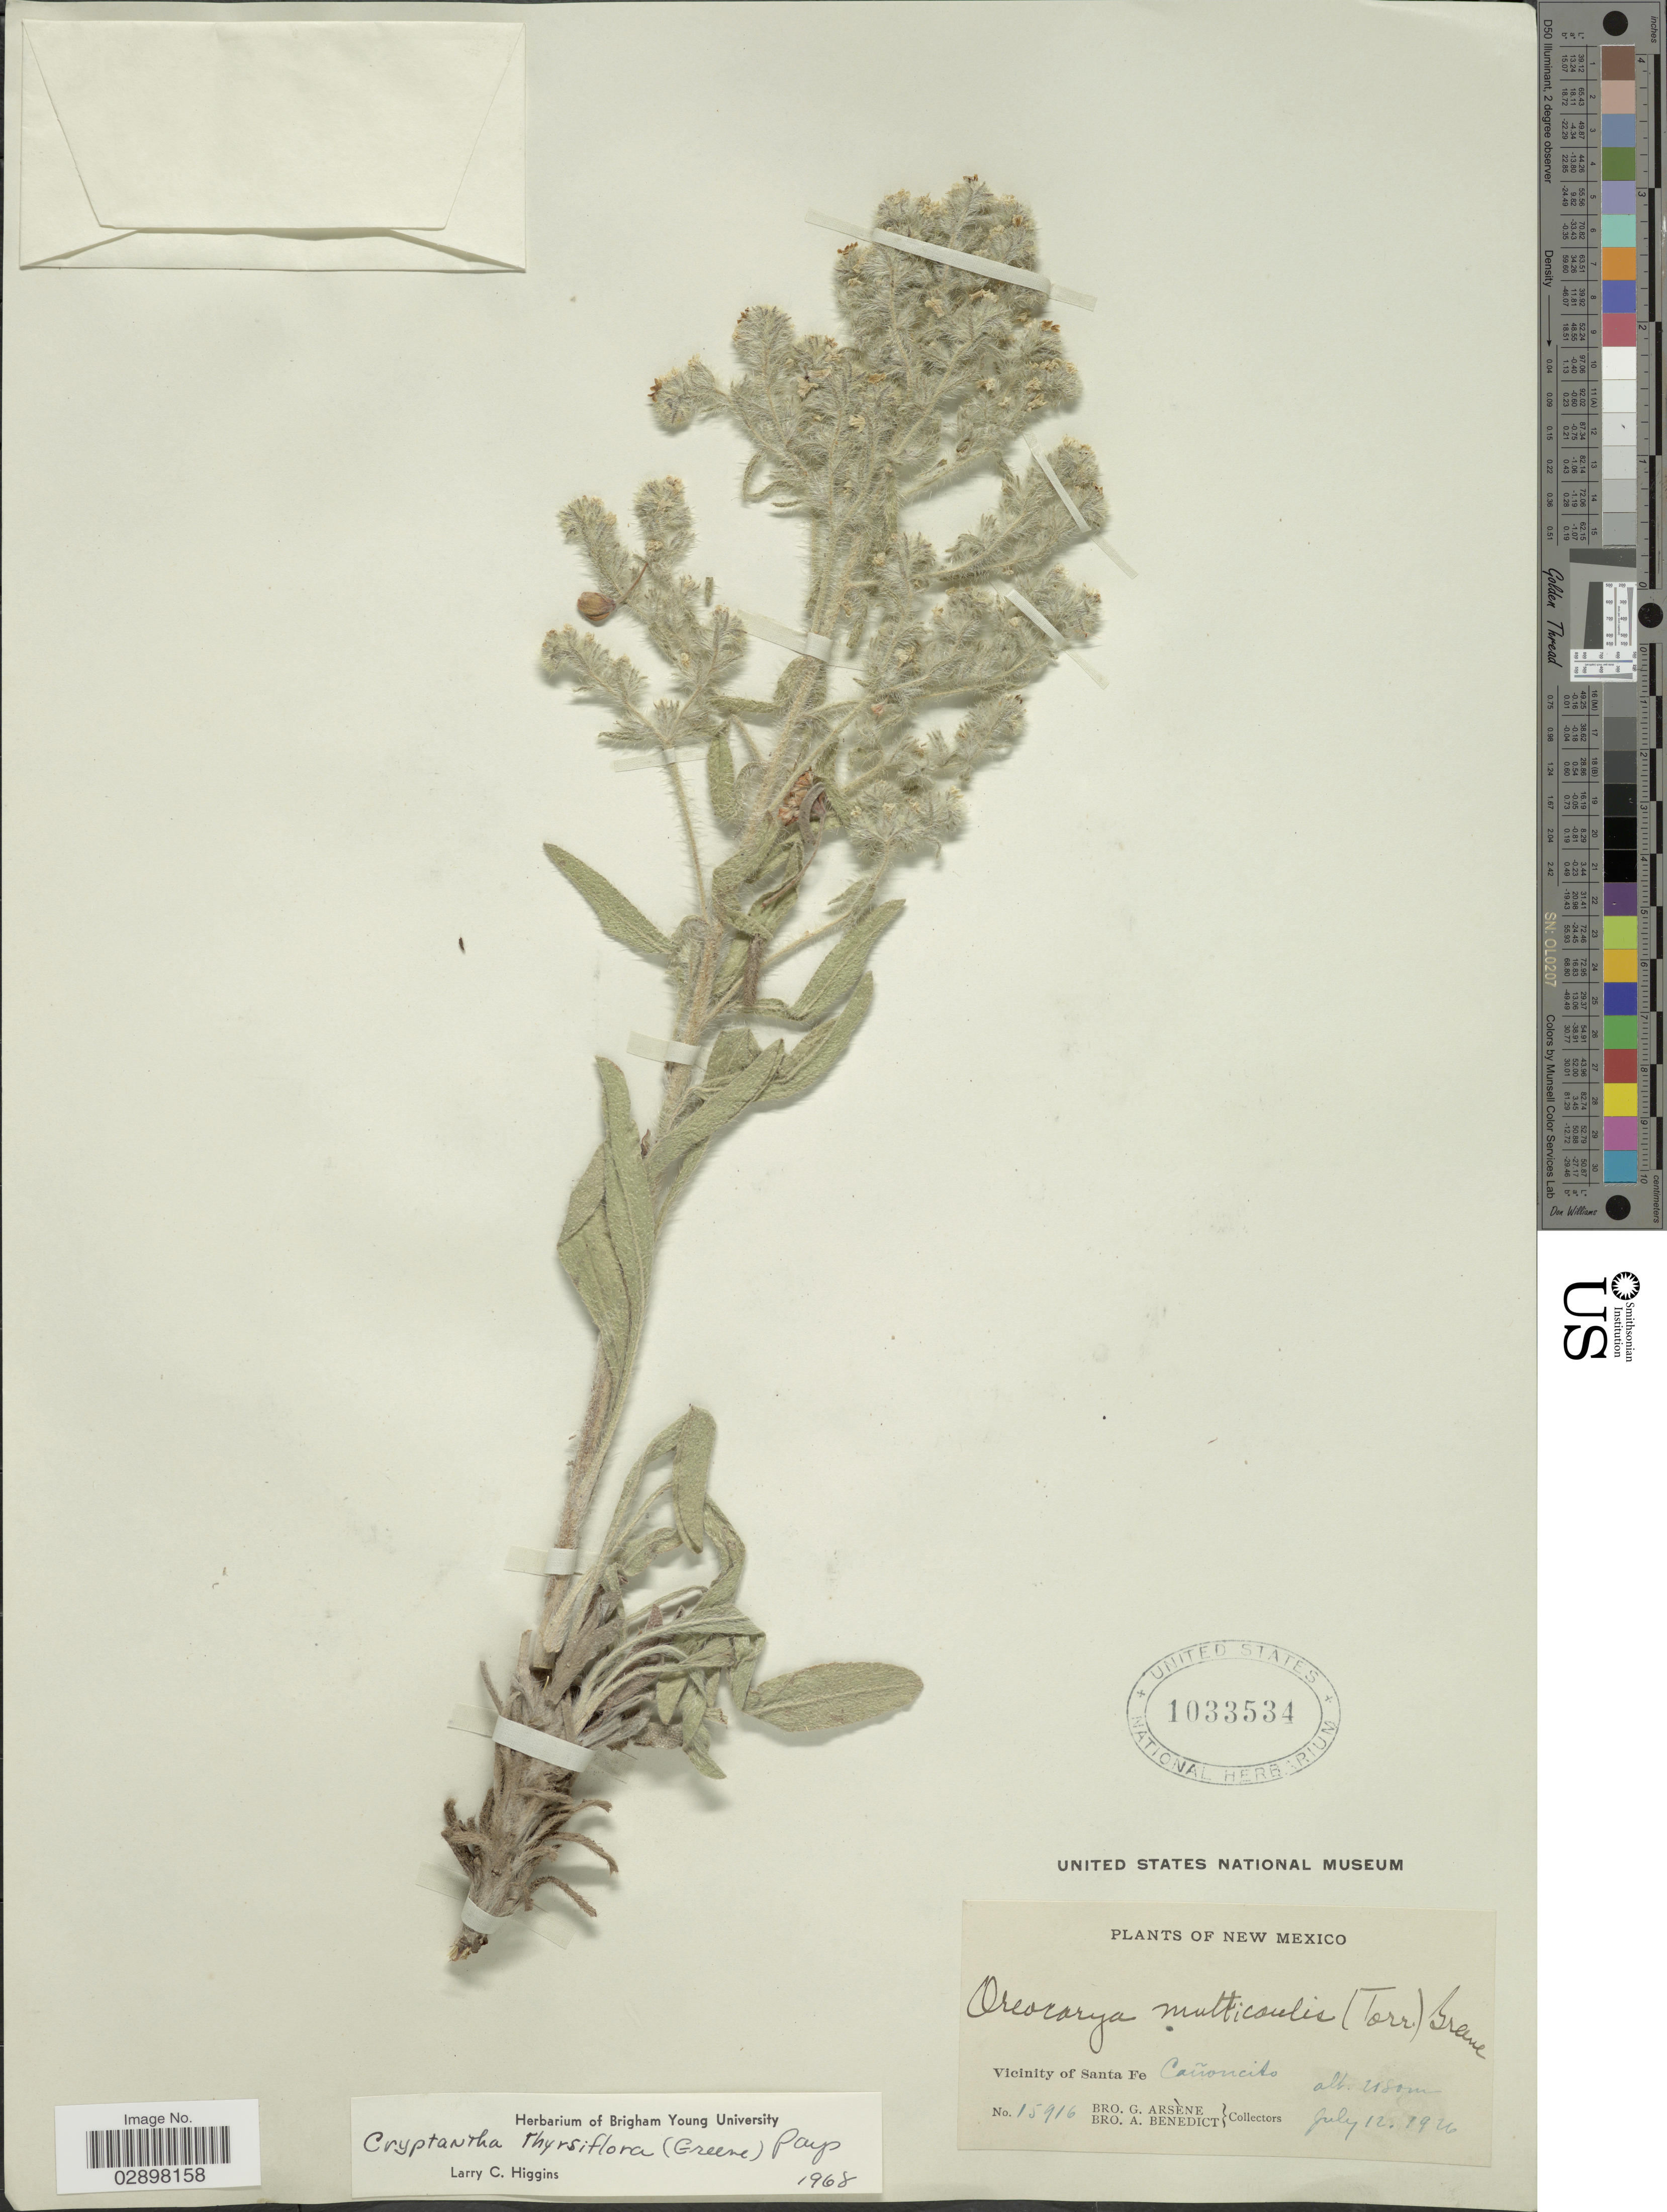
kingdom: Plantae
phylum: Tracheophyta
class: Magnoliopsida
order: Boraginales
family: Boraginaceae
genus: Cryptantha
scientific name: Cryptantha thyrsiflora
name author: (Greene) Payson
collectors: Bro. G. Arsène & Bro. A. Benedict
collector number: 15916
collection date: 1926-07-12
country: United States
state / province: New Mexico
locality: Vicinity of Santa Fe, Cañoncito.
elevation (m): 2180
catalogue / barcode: US 1033534